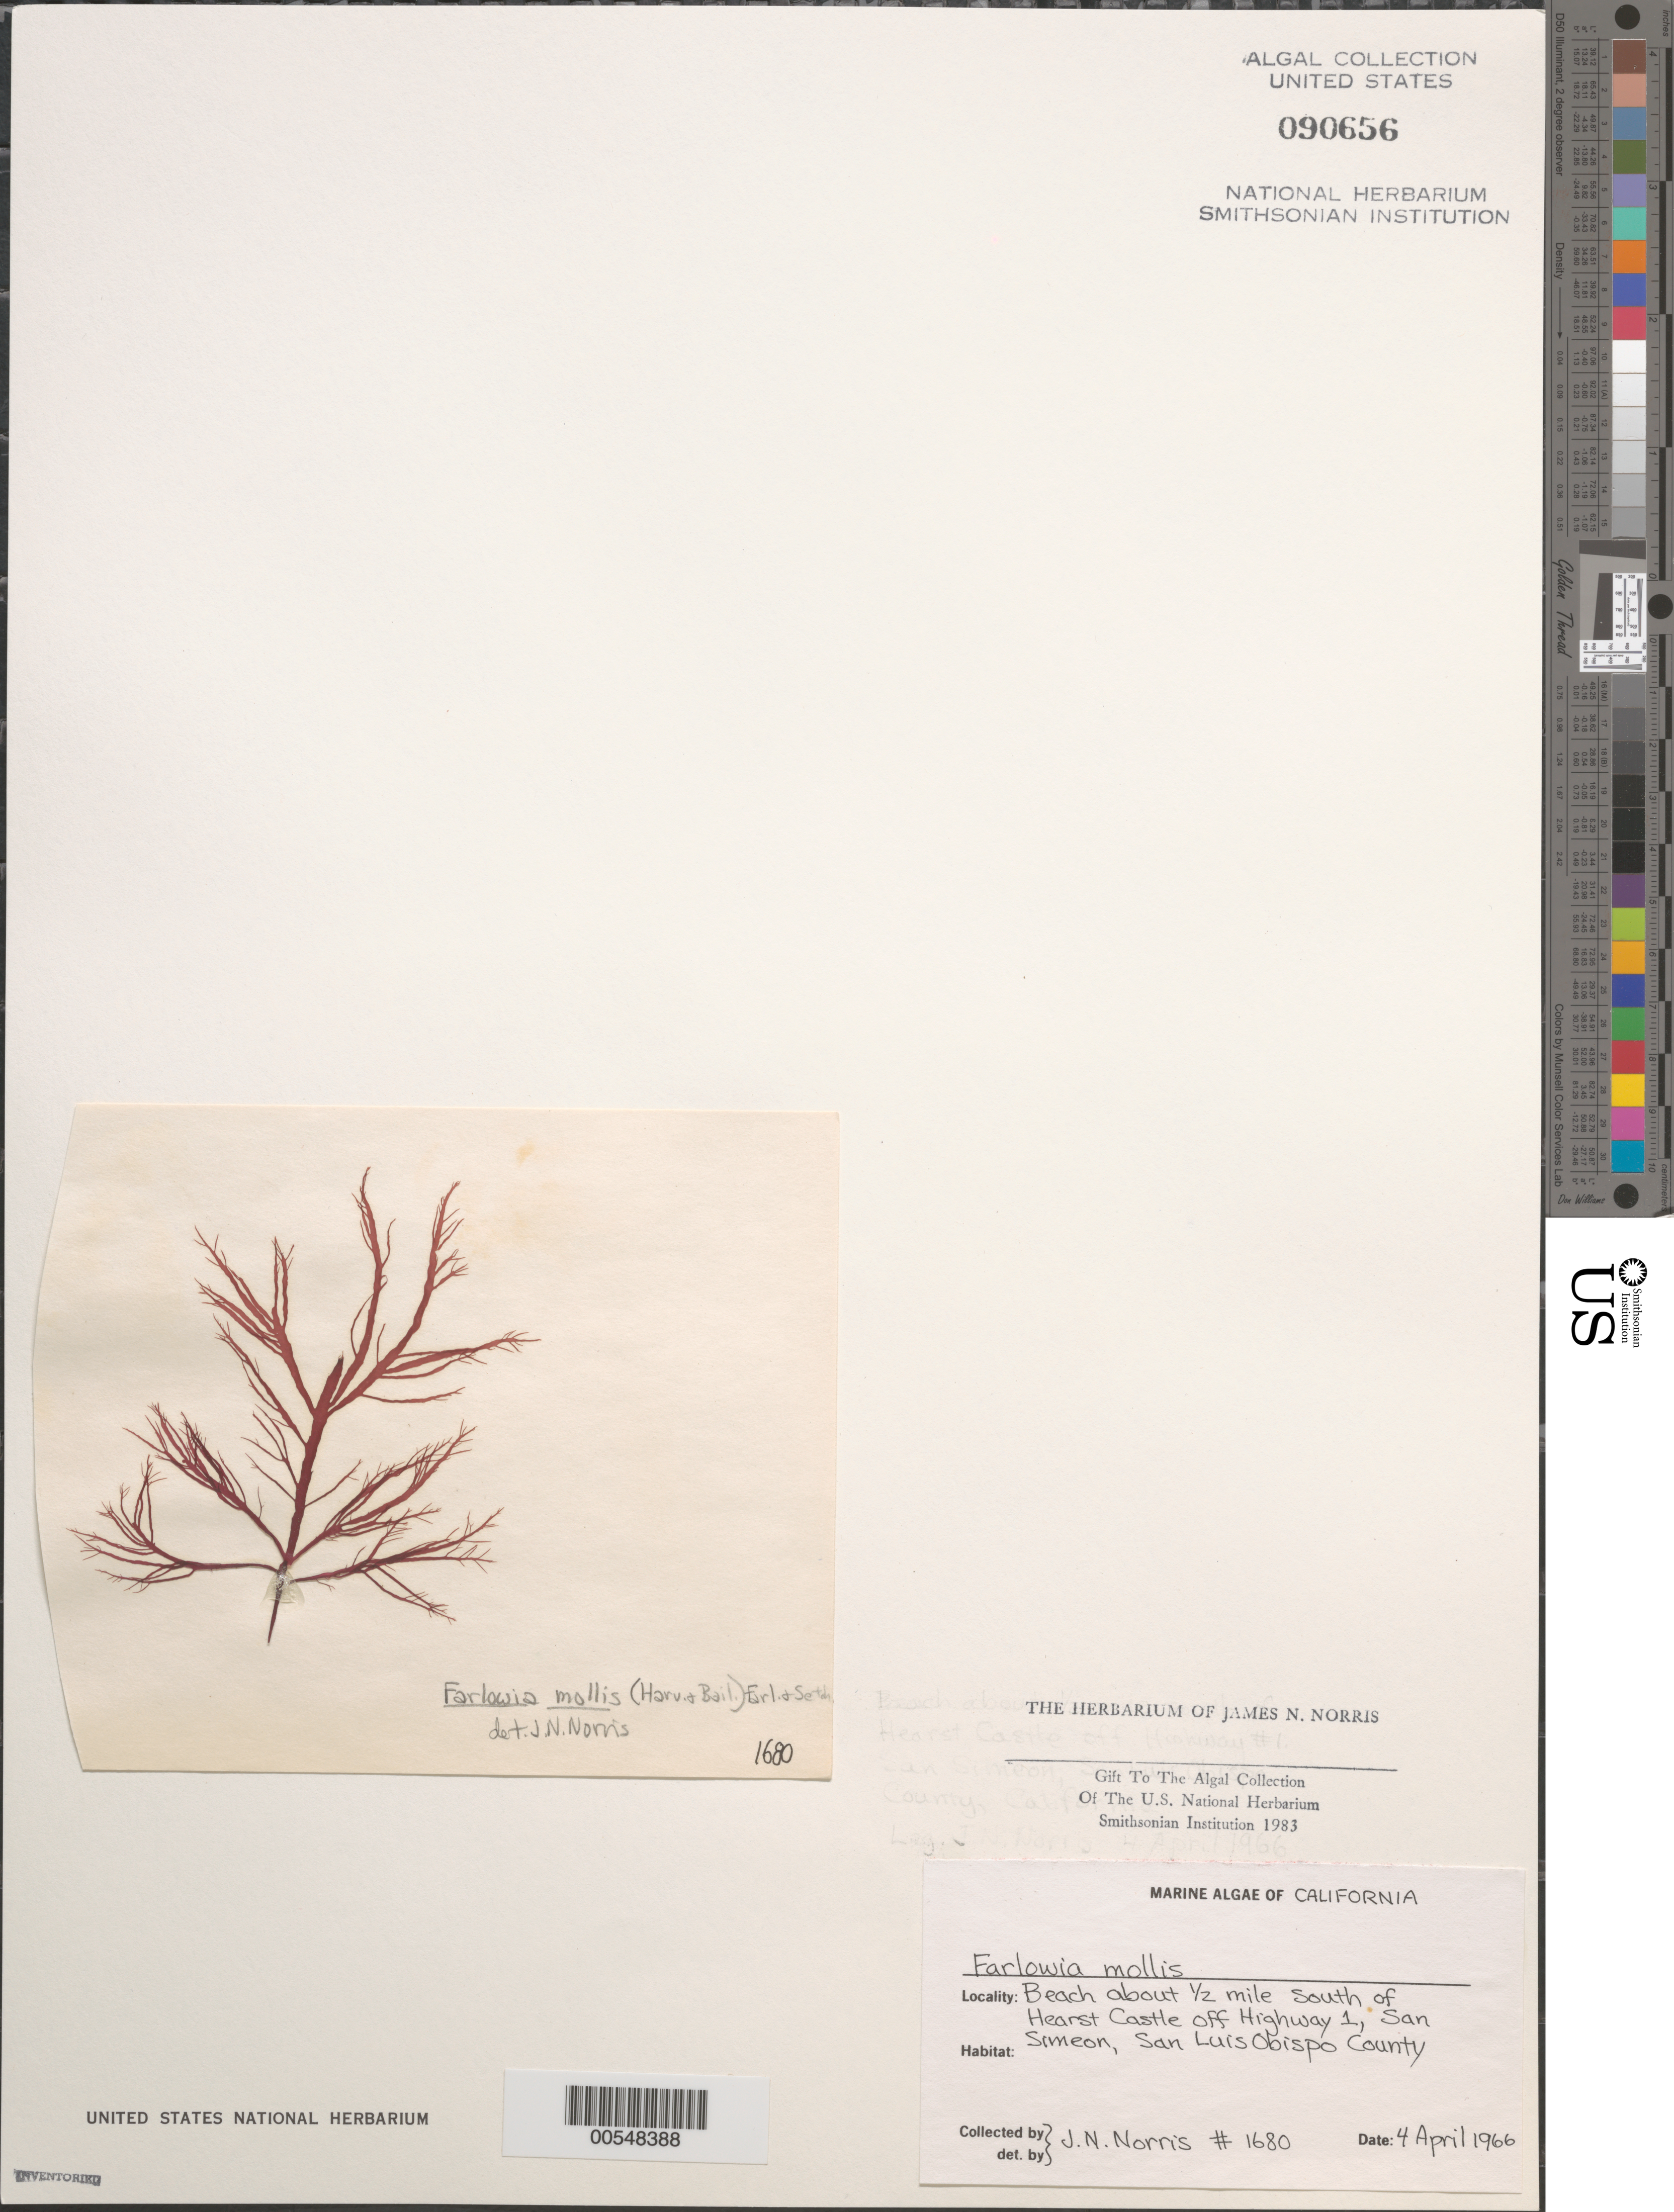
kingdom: Plantae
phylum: Rhodophyta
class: Florideophyceae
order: Gigartinales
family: Dumontiaceae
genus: Farlowia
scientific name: Farlowia mollis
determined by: Norris, James N.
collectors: J. N. Norris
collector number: JN-1680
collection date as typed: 04 Apr 1966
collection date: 1966-04-04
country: United States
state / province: California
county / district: San Luis Obispo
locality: San Simeon, beach ca. 1/2 mile south of Hearst Castle, off Highway 1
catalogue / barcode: US 90656